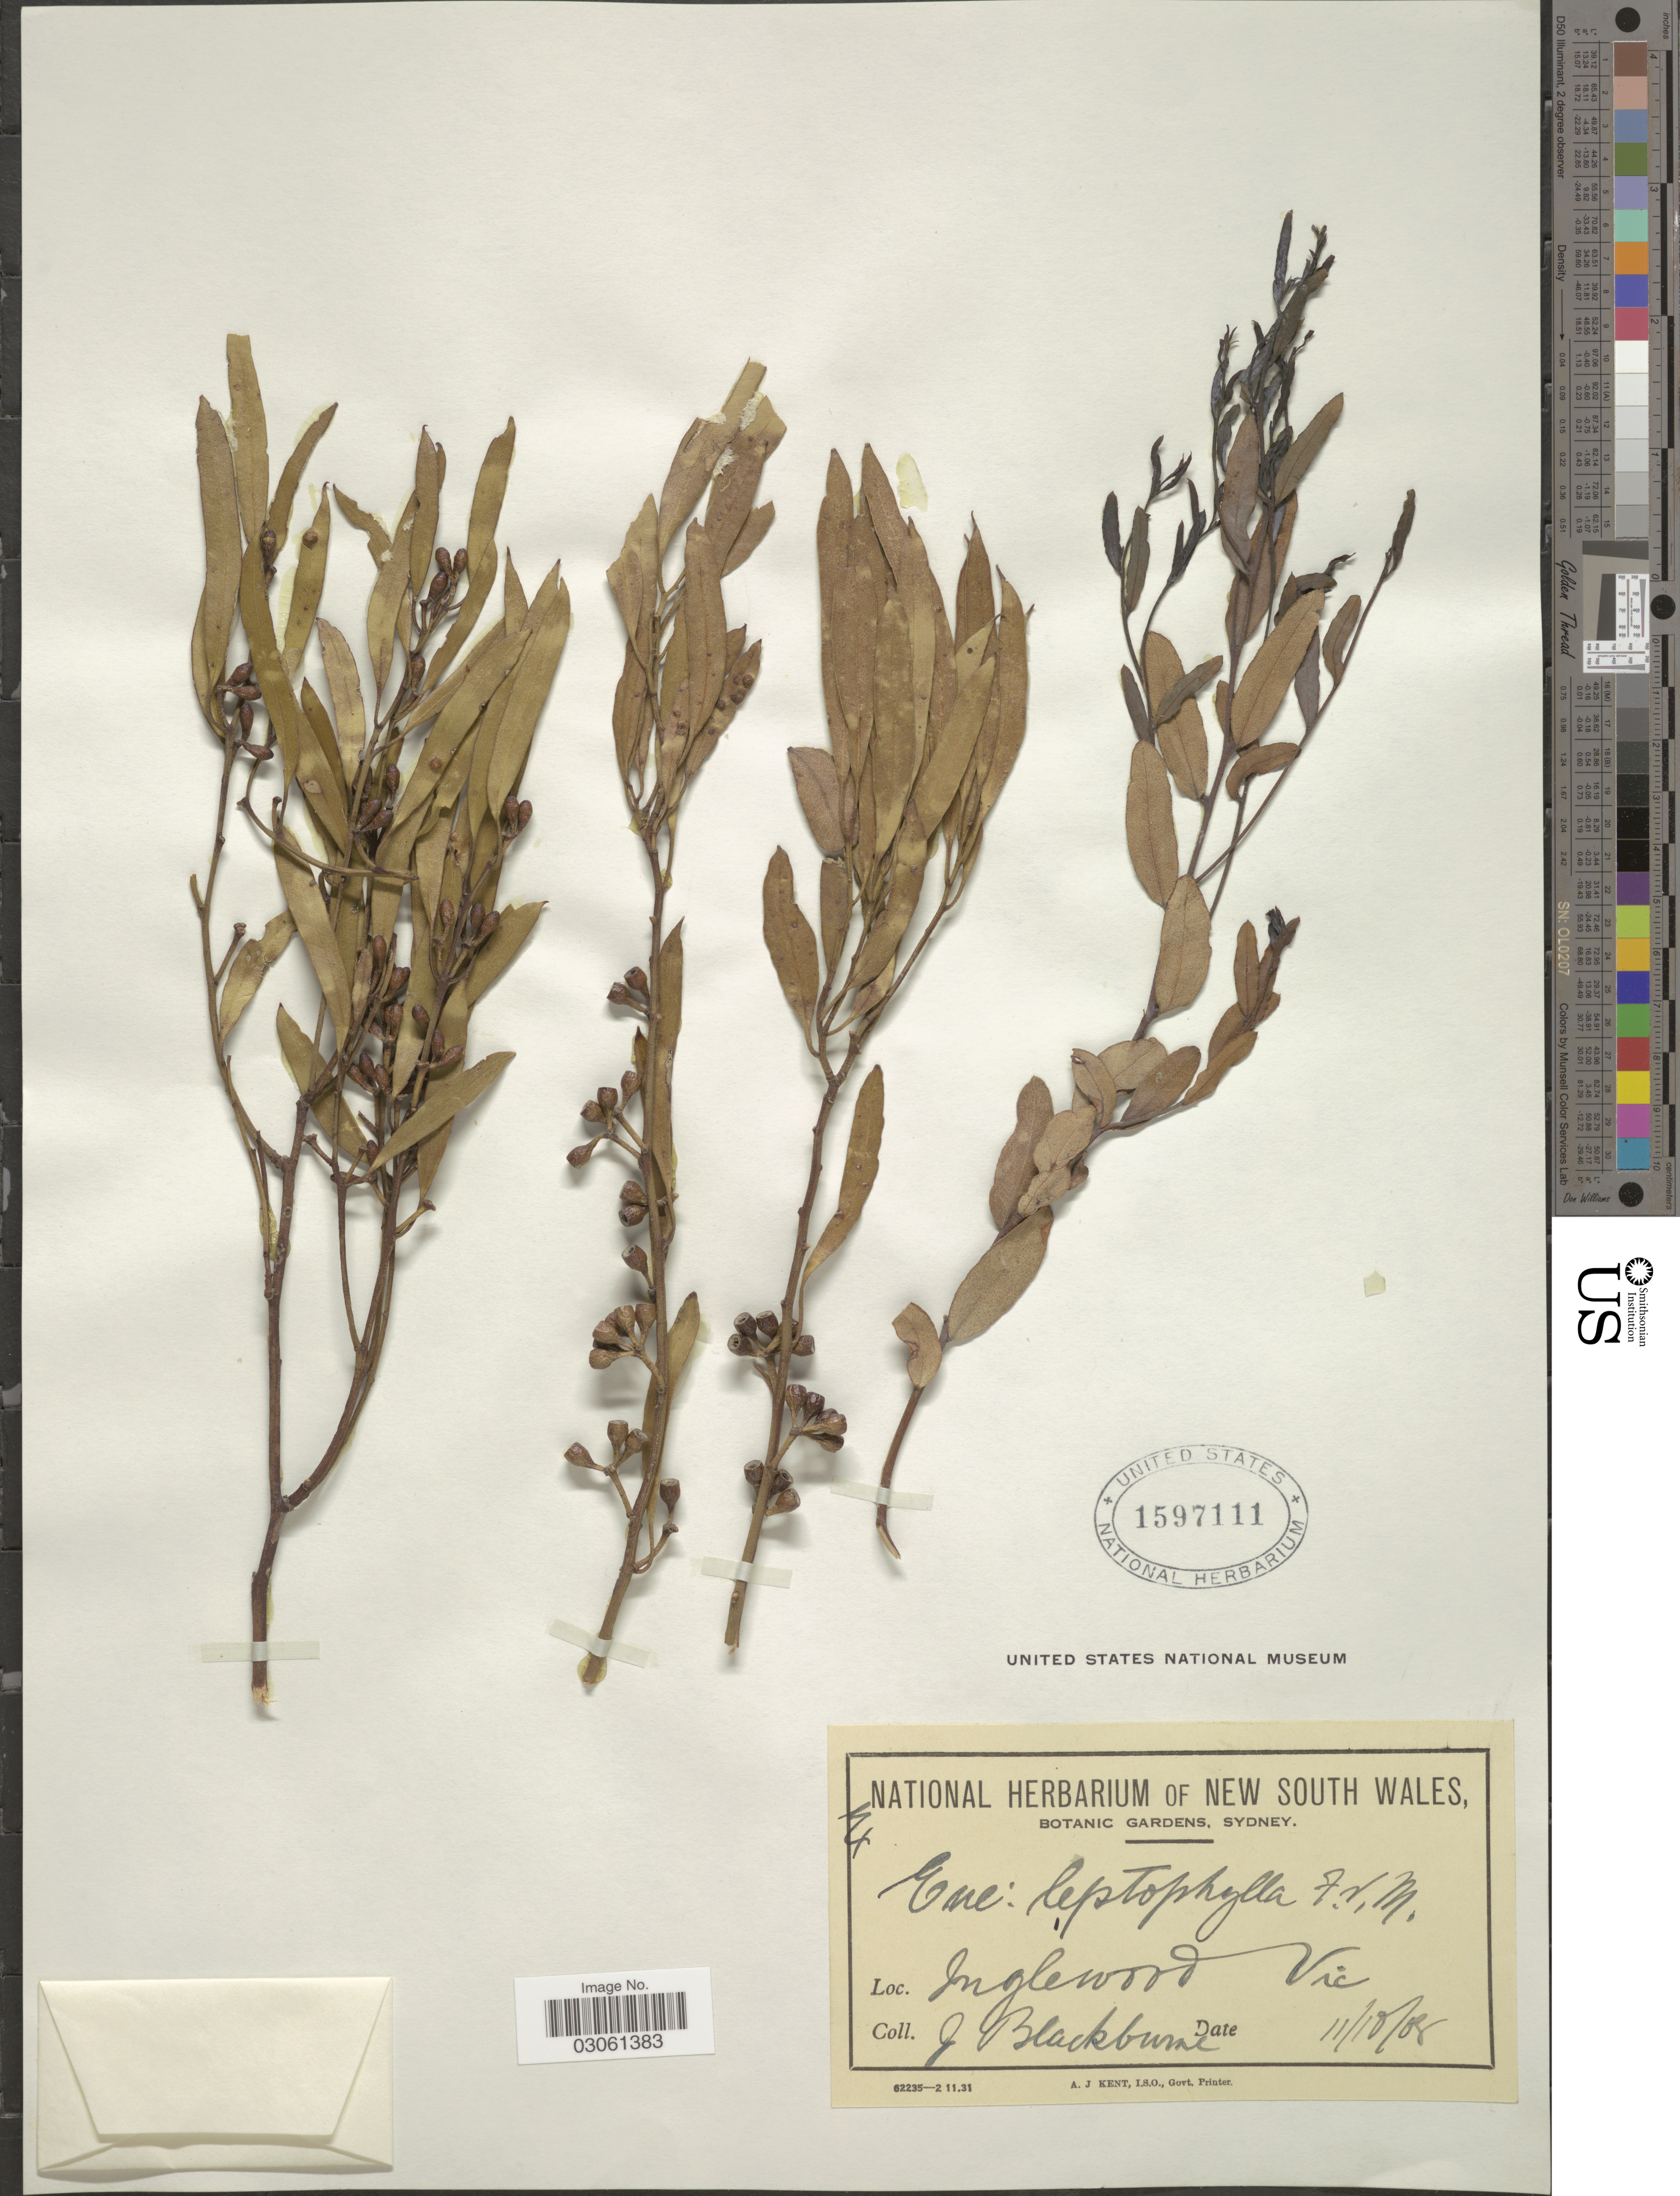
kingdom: Plantae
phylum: Tracheophyta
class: Magnoliopsida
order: Myrtales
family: Myrtaceae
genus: Eucalyptus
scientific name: Eucalyptus leptophylla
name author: F. Muell. ex Miq.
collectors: J. Blackburne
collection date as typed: Transcribed d/m/y: 11/10/08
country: Australia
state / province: New South Wales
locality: Inglewood. Vic.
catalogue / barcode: US 1597111